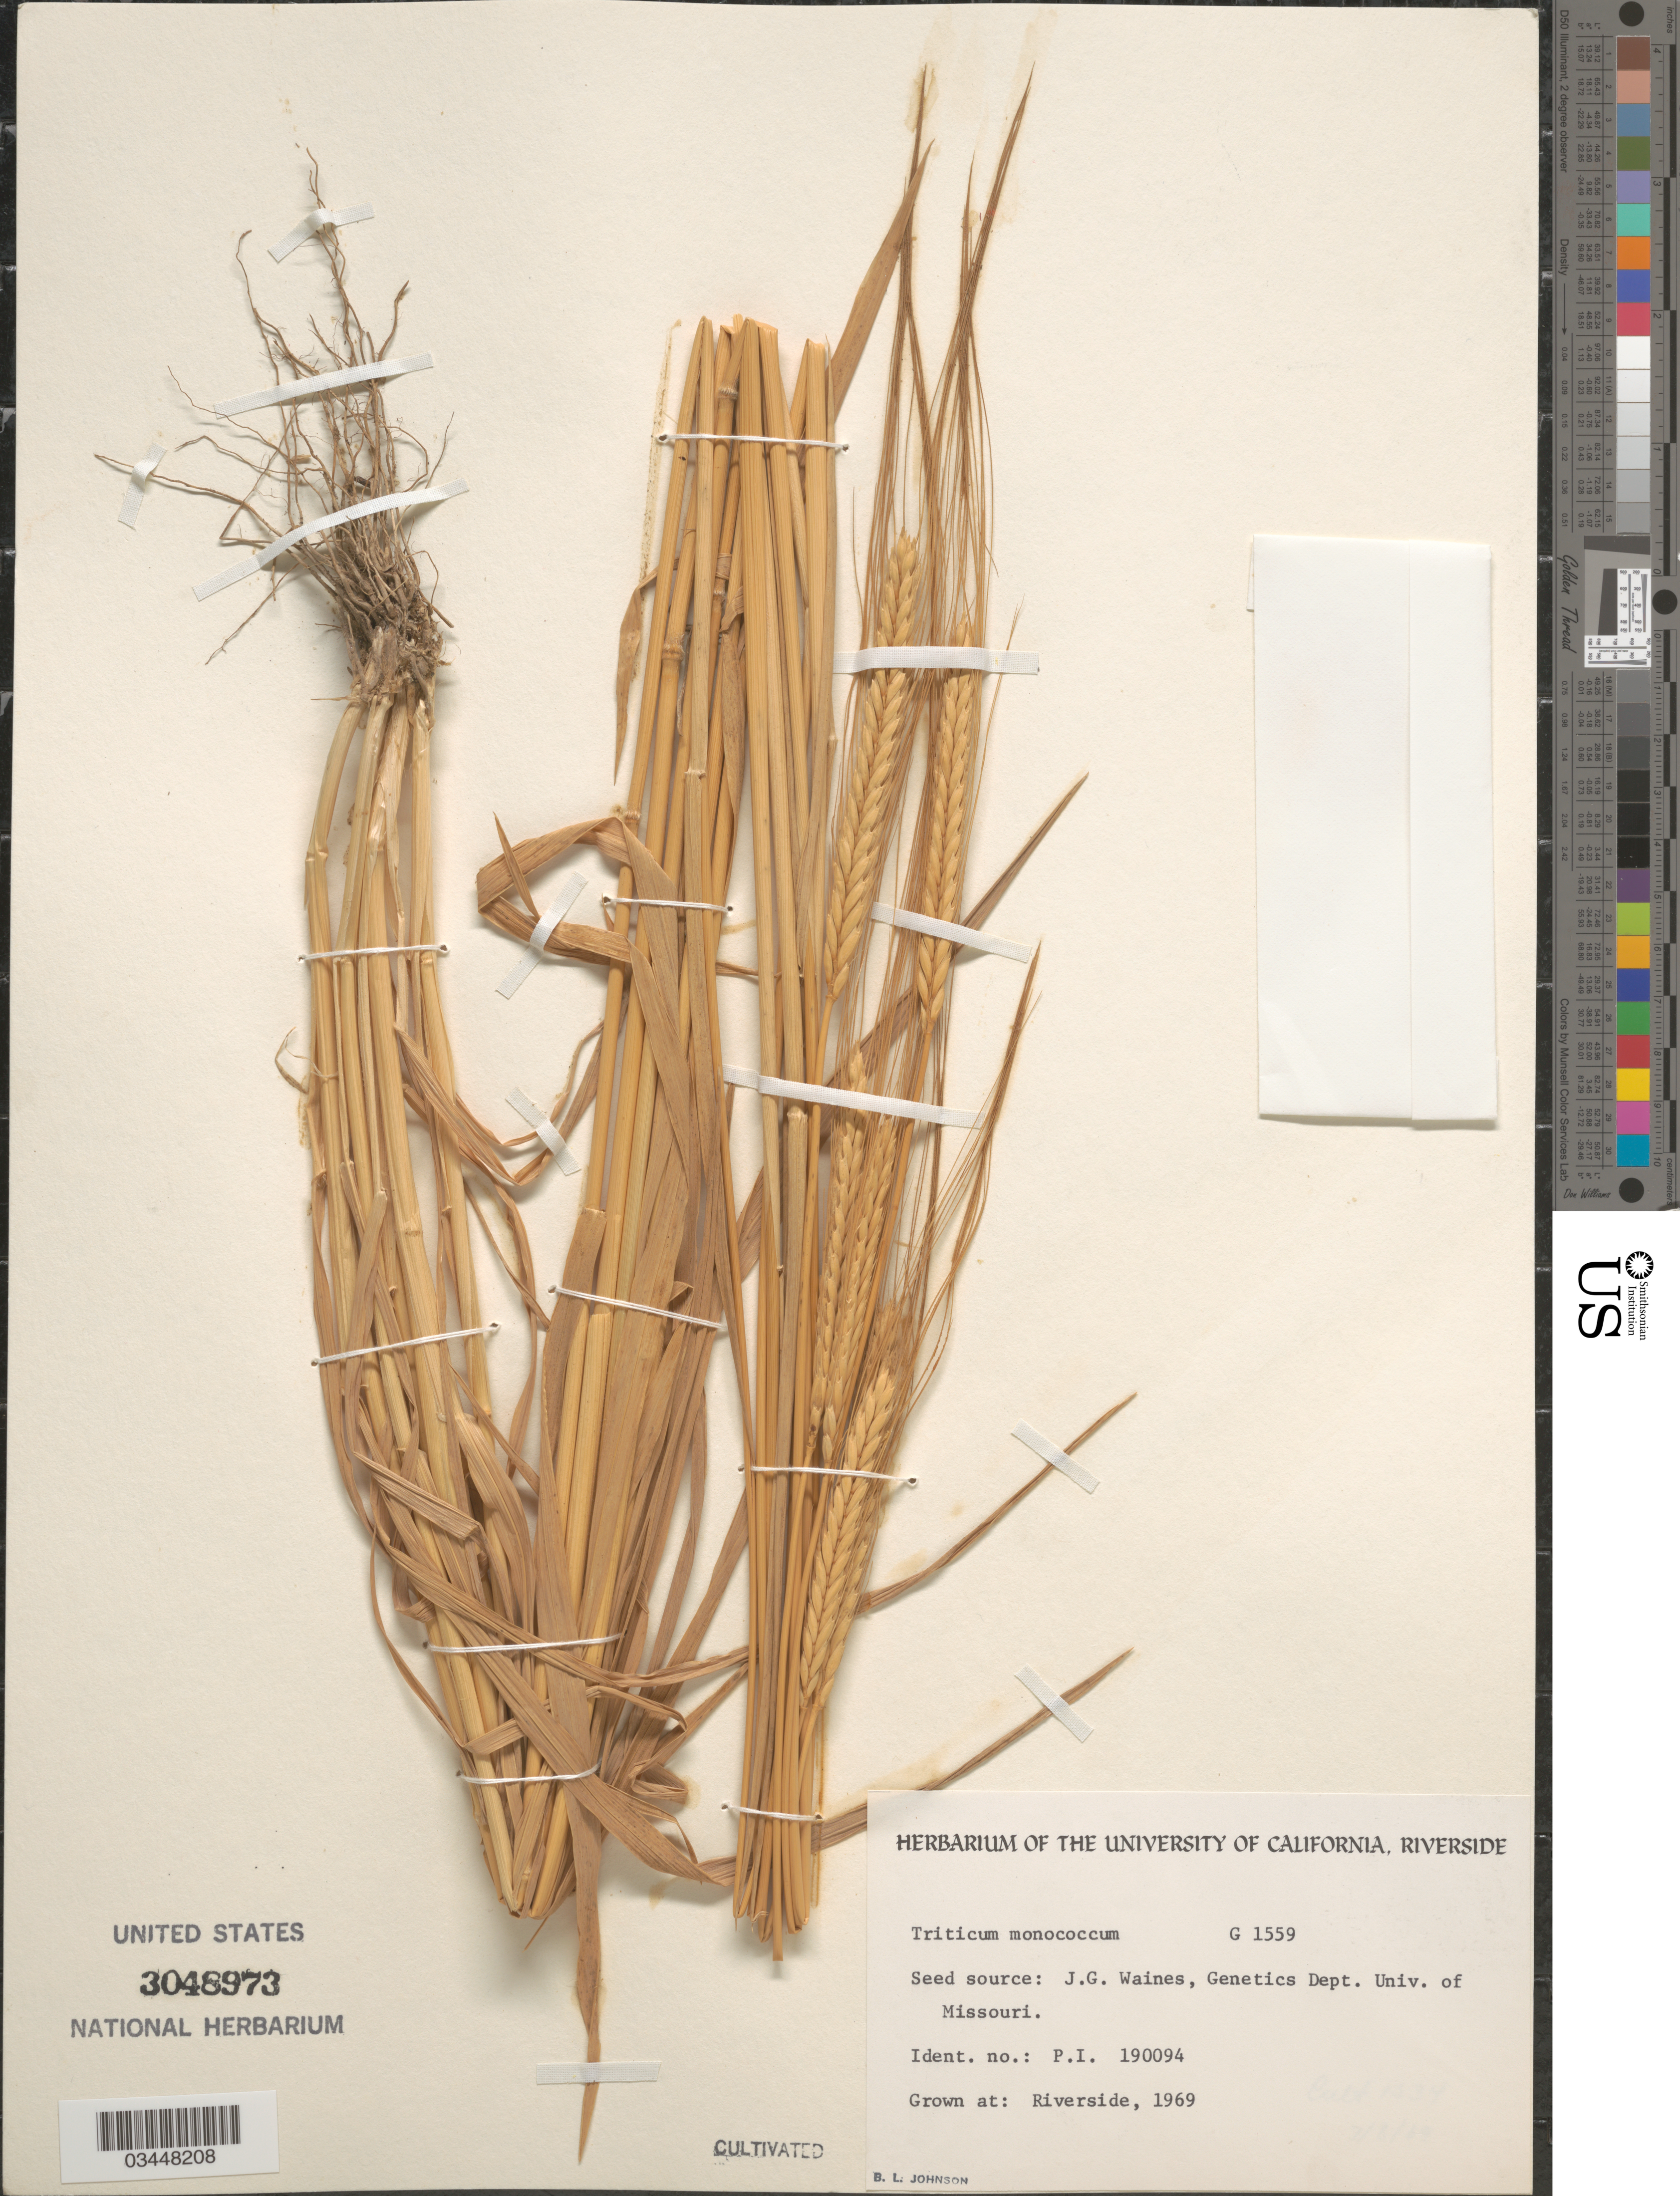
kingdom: Plantae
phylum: Tracheophyta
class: Liliopsida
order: Poales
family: Poaceae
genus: Triticum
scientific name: Triticum monococcum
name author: L.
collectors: B. Johnson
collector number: G1559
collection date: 1969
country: United States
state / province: California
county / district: Riverside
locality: Riverside.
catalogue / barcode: US 3048973